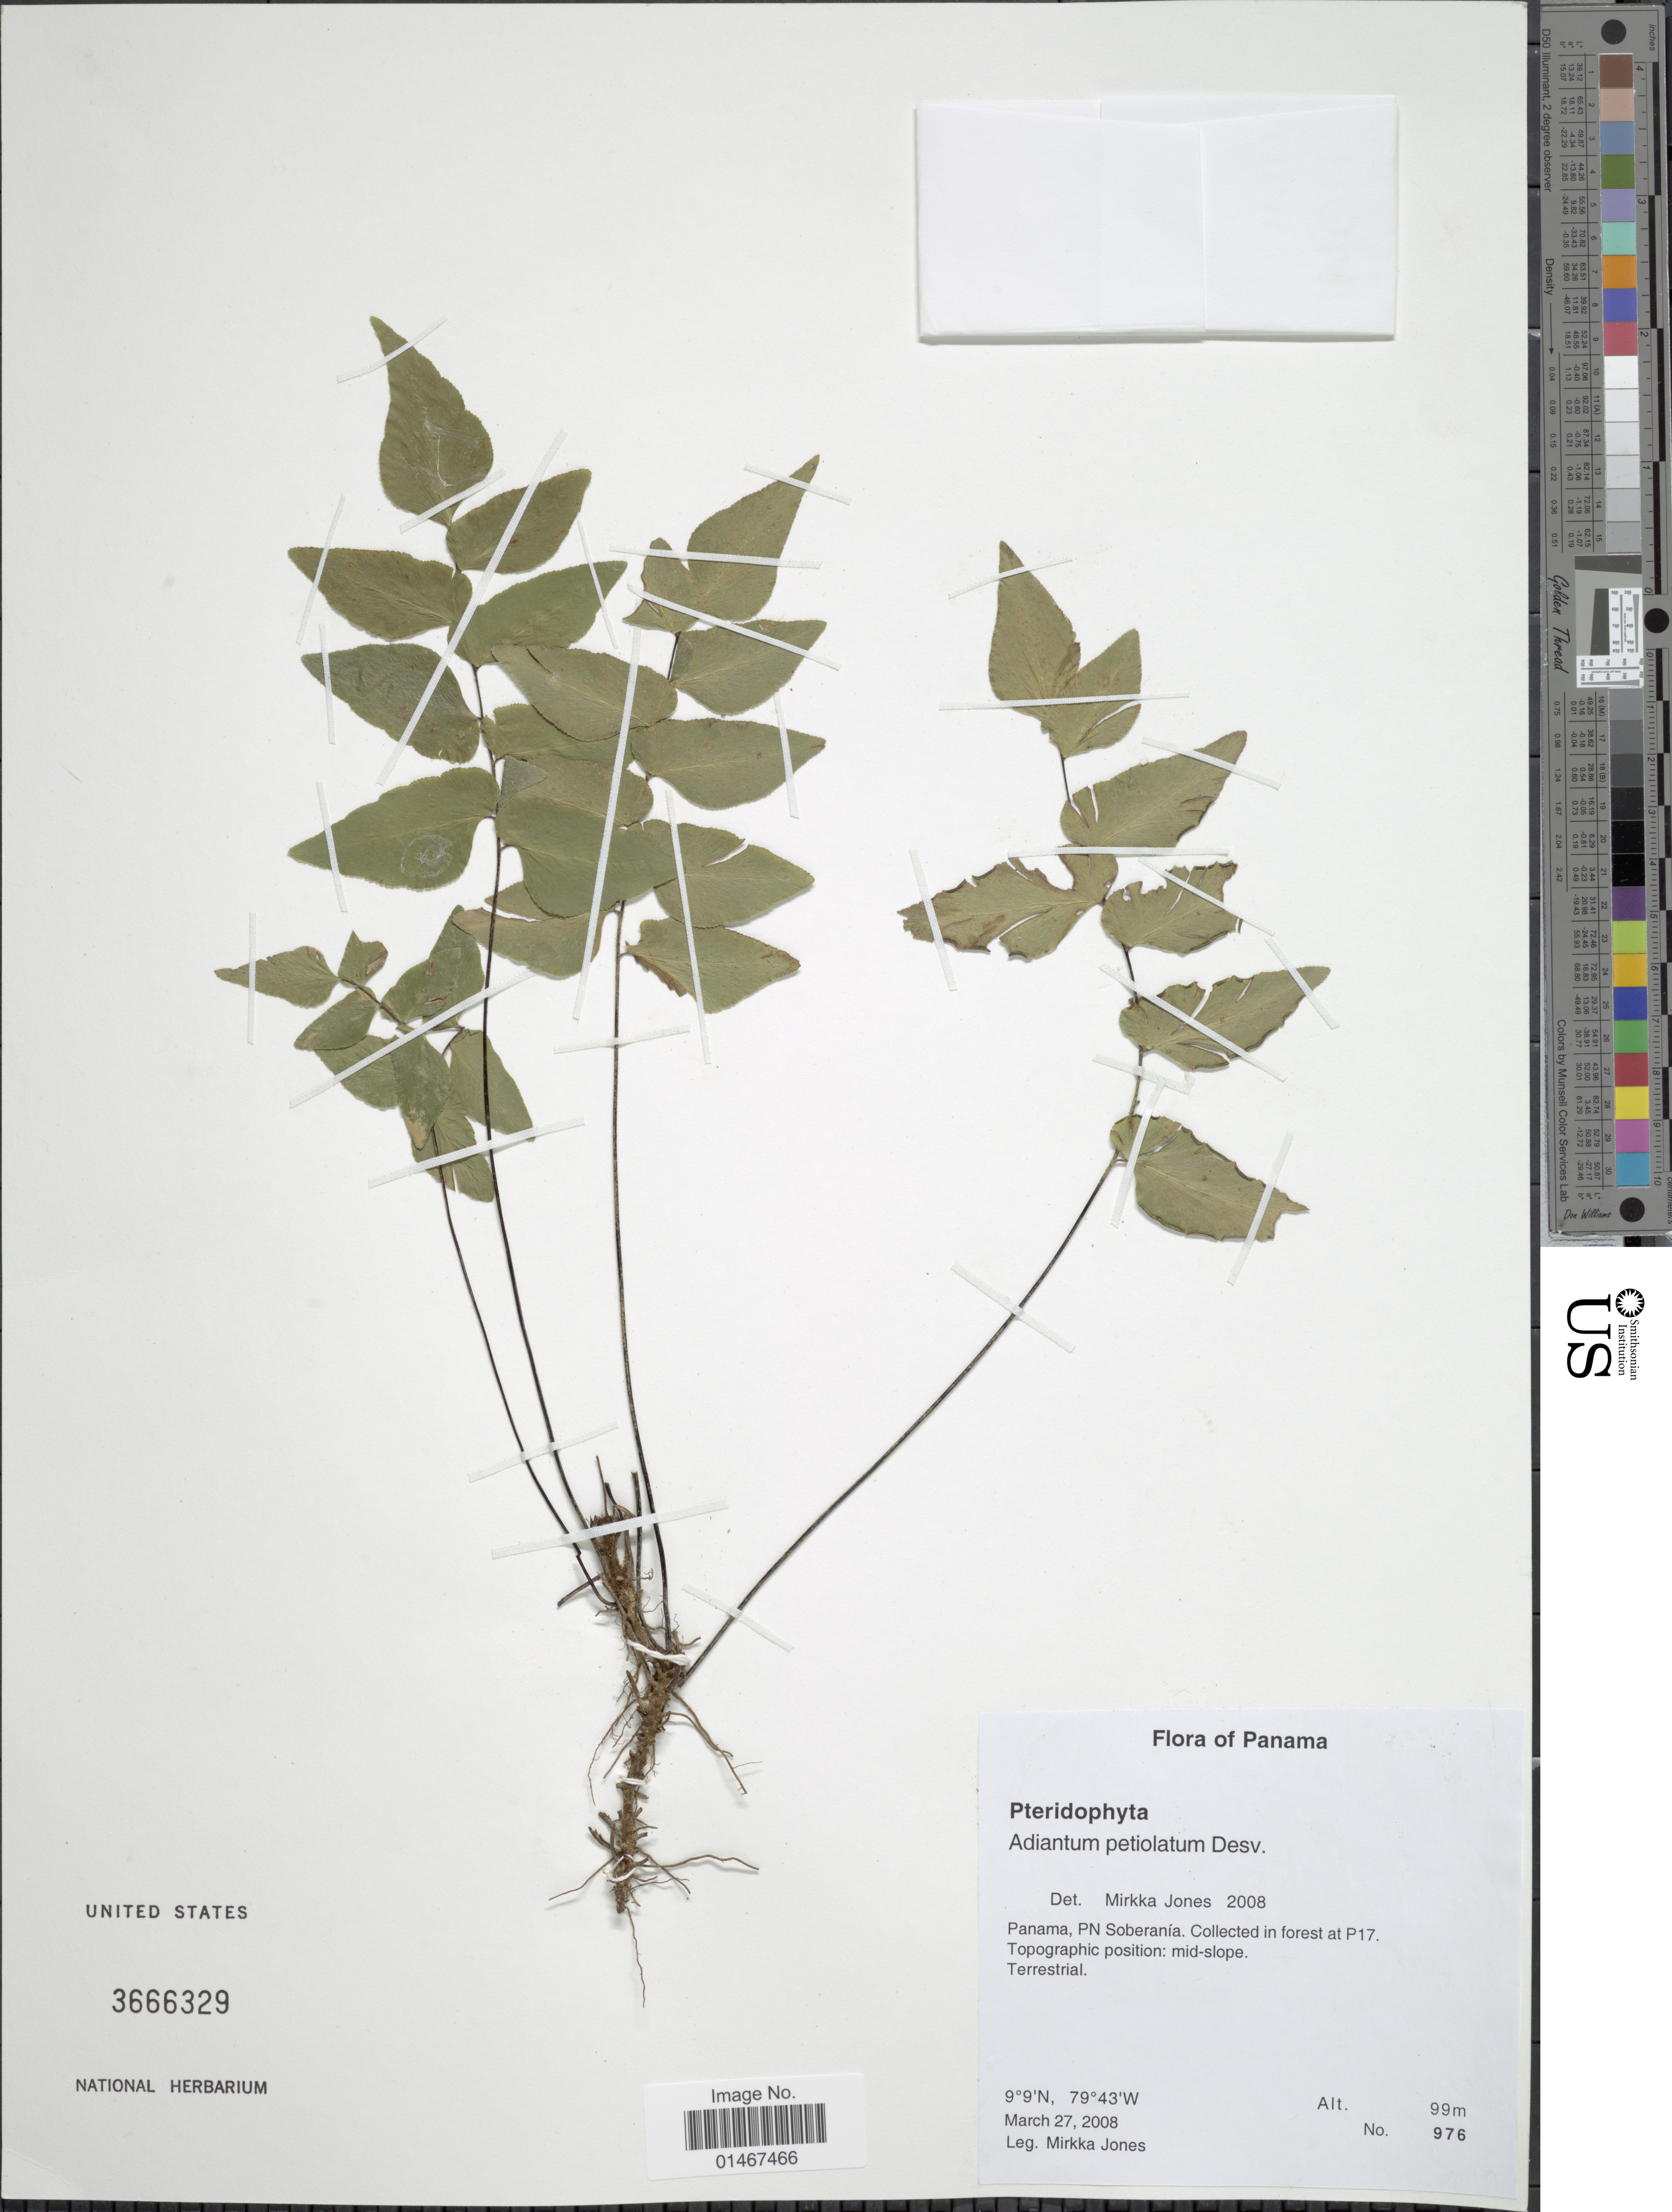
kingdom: Plantae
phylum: Tracheophyta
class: Polypodiopsida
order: Polypodiales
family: Pteridaceae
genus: Adiantum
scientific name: Adiantum petiolatum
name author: Desv.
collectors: M. Jones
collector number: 976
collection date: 2008-03-27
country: Panama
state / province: Panamá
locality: PN Soberania. In forest at P17.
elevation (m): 99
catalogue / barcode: US 3666329